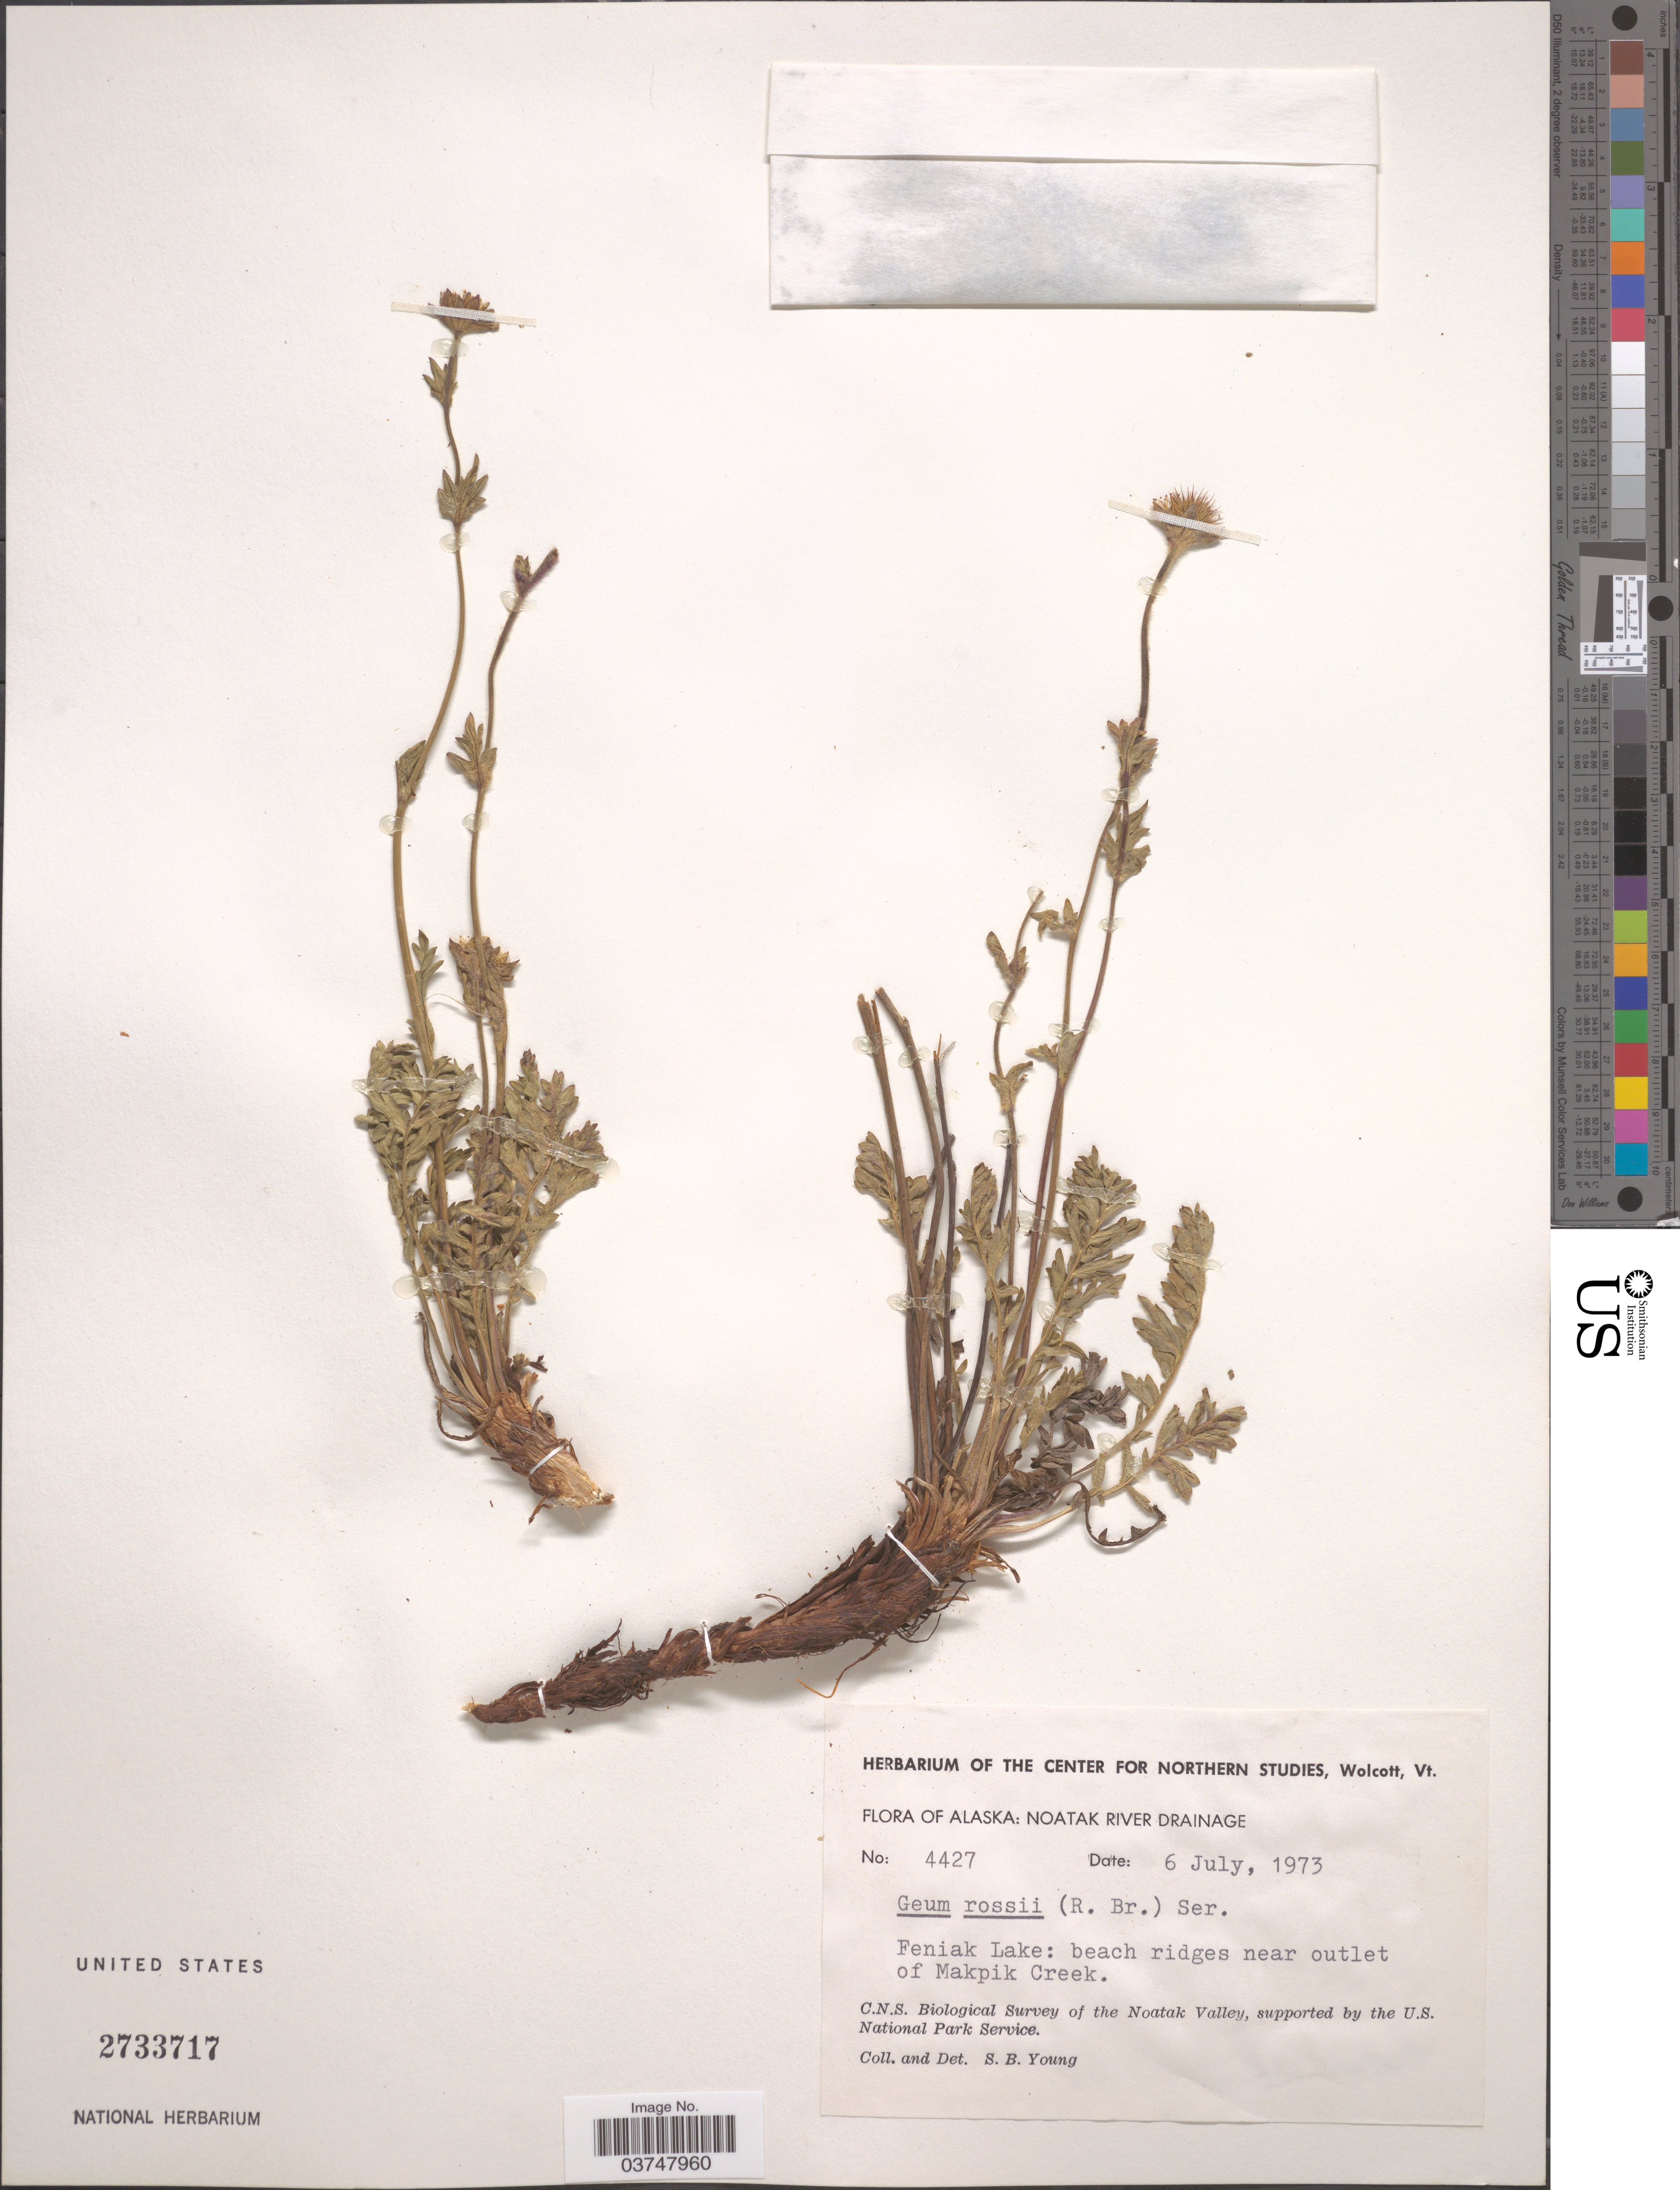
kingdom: Plantae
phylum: Tracheophyta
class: Magnoliopsida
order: Rosales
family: Rosaceae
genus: Geum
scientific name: Geum rossii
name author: (R. Br.) Ser.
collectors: S. Young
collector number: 4427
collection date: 1973-07-06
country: United States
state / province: Alaska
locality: Noatak River Drainage. Feniak Lake: beach ridges near outlet of Makpik Creek. Noatak Valley.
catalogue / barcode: US 2733717